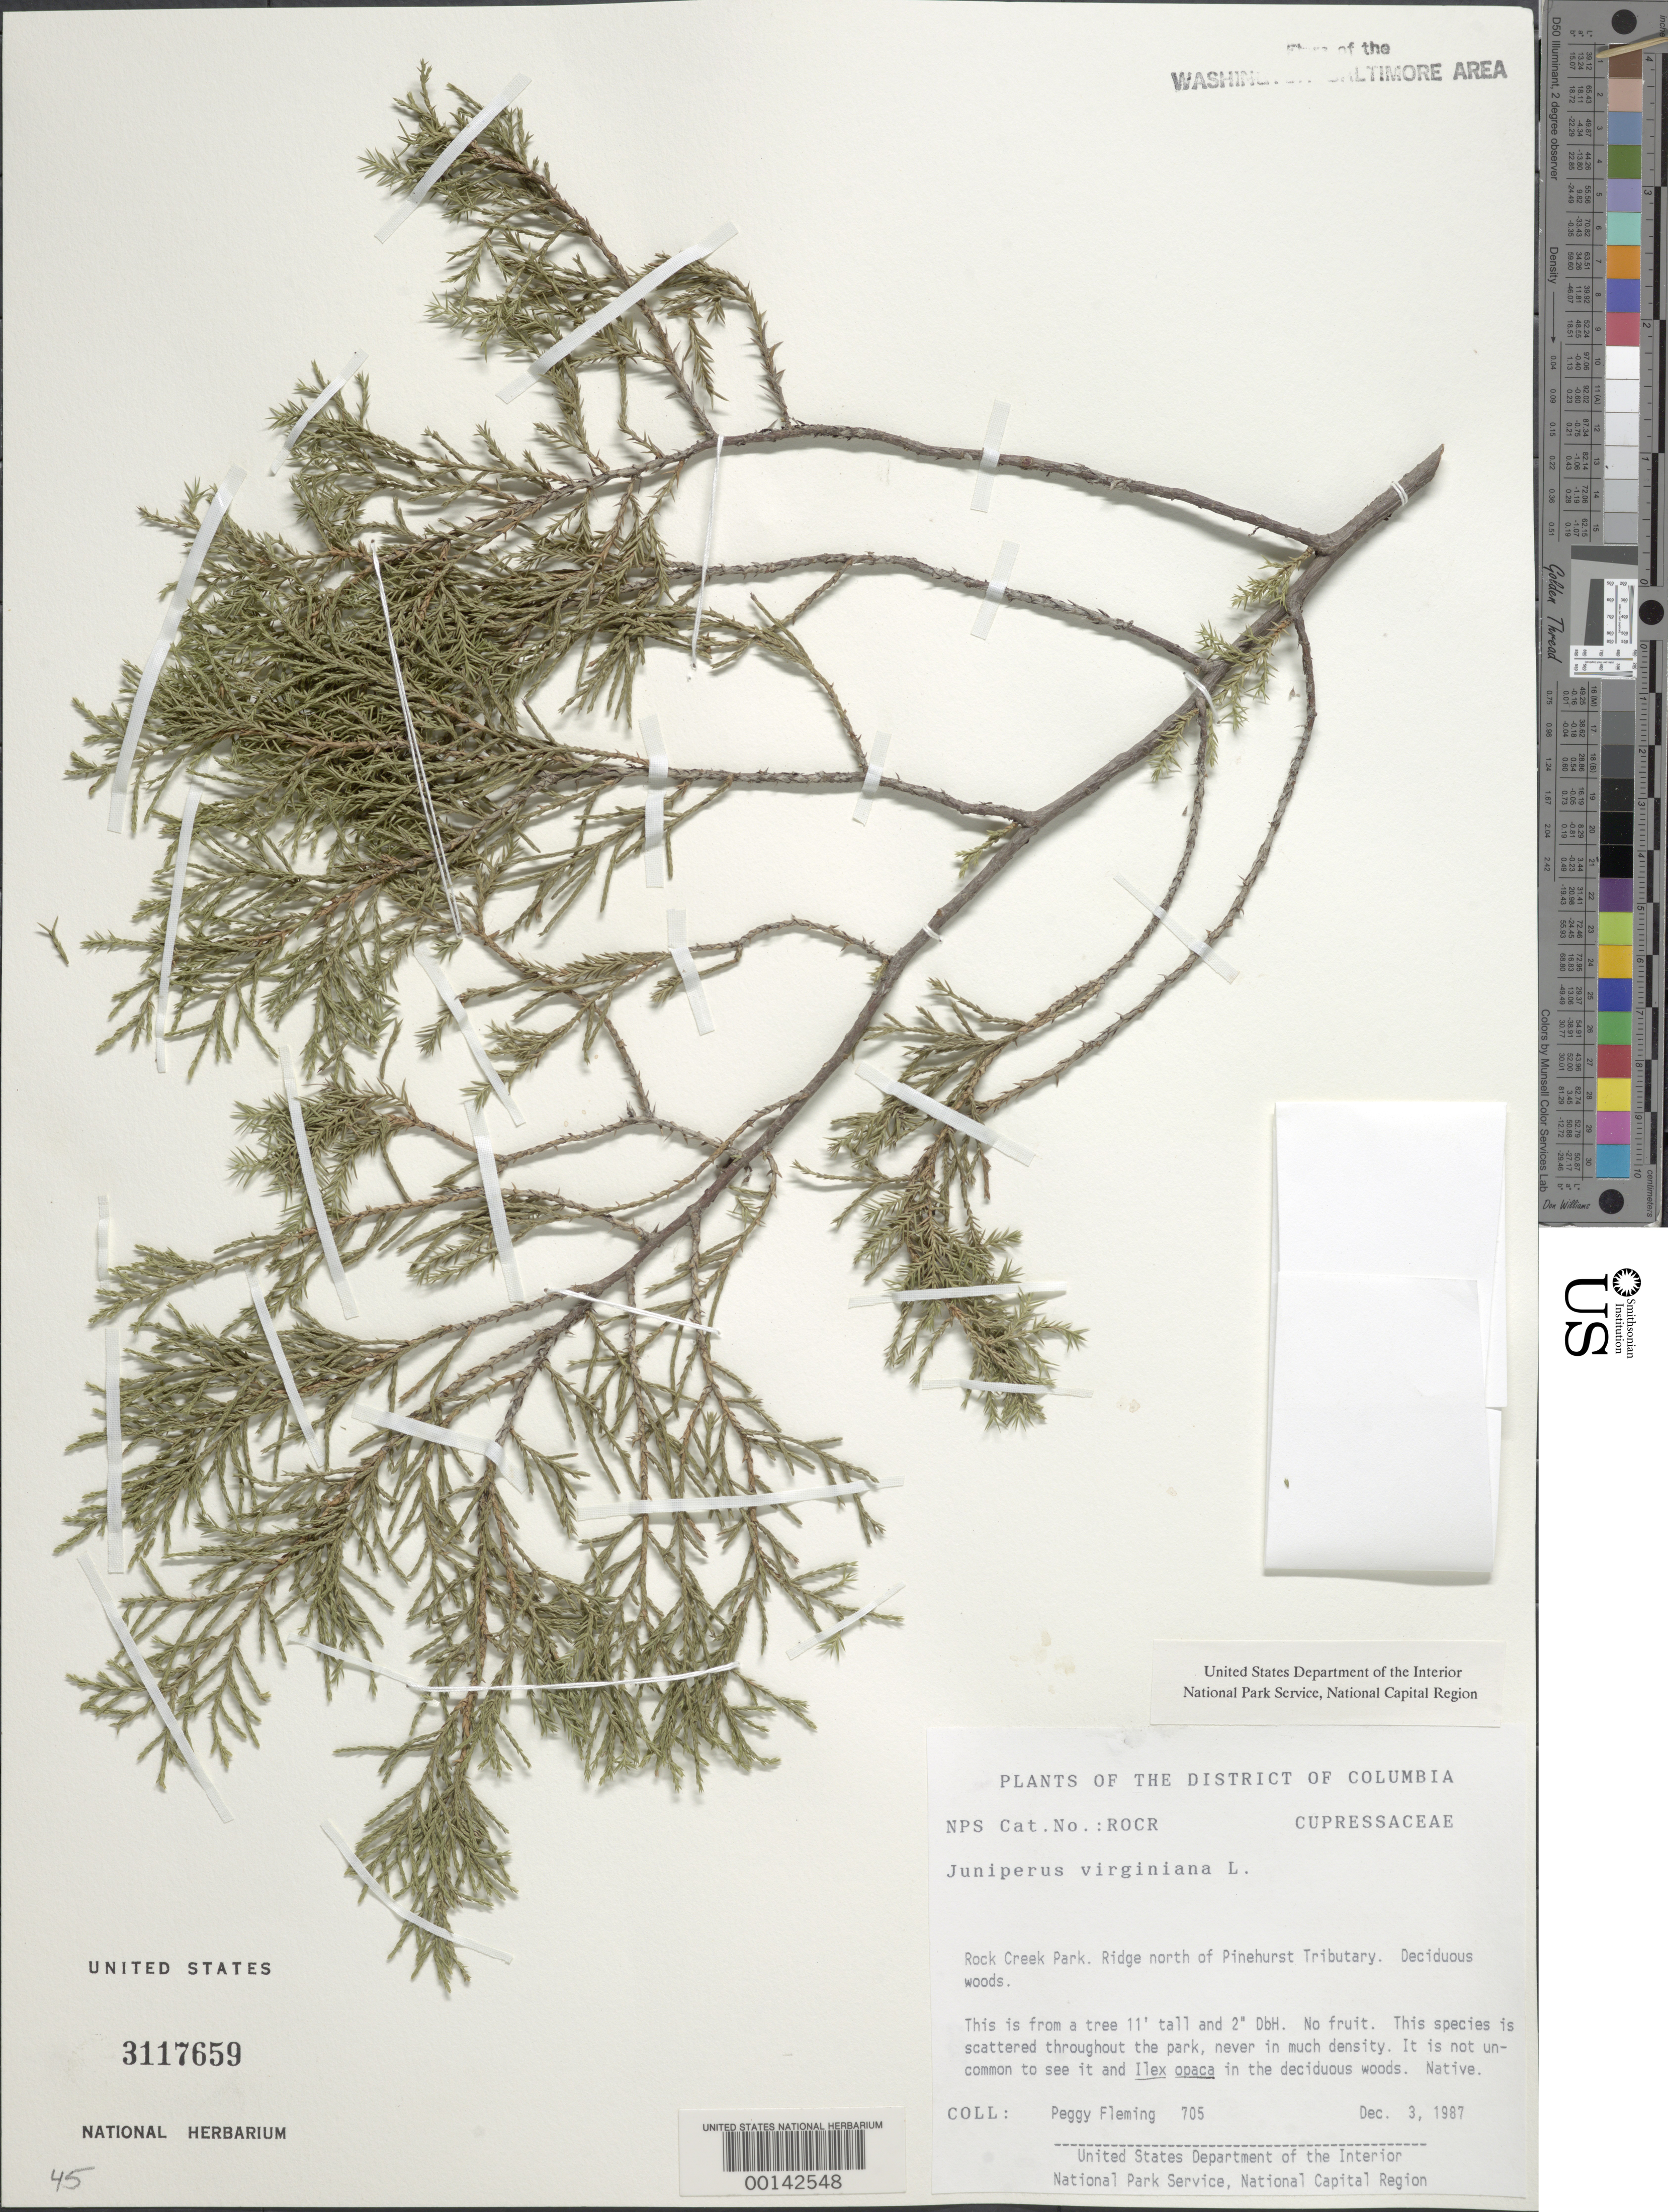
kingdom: Plantae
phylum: Tracheophyta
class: Pinopsida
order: Pinales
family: Cupressaceae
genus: Juniperus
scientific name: Juniperus virginiana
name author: L.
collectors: P. Fleming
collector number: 705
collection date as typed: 03 Dec 1987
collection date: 1987-12-03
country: United States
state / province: District of Columbia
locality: Rock Creek Park. Ridge north of Pinehurst Tributary. Rock Creek Park and Vicinity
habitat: Deciduous woods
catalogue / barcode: US 3117659